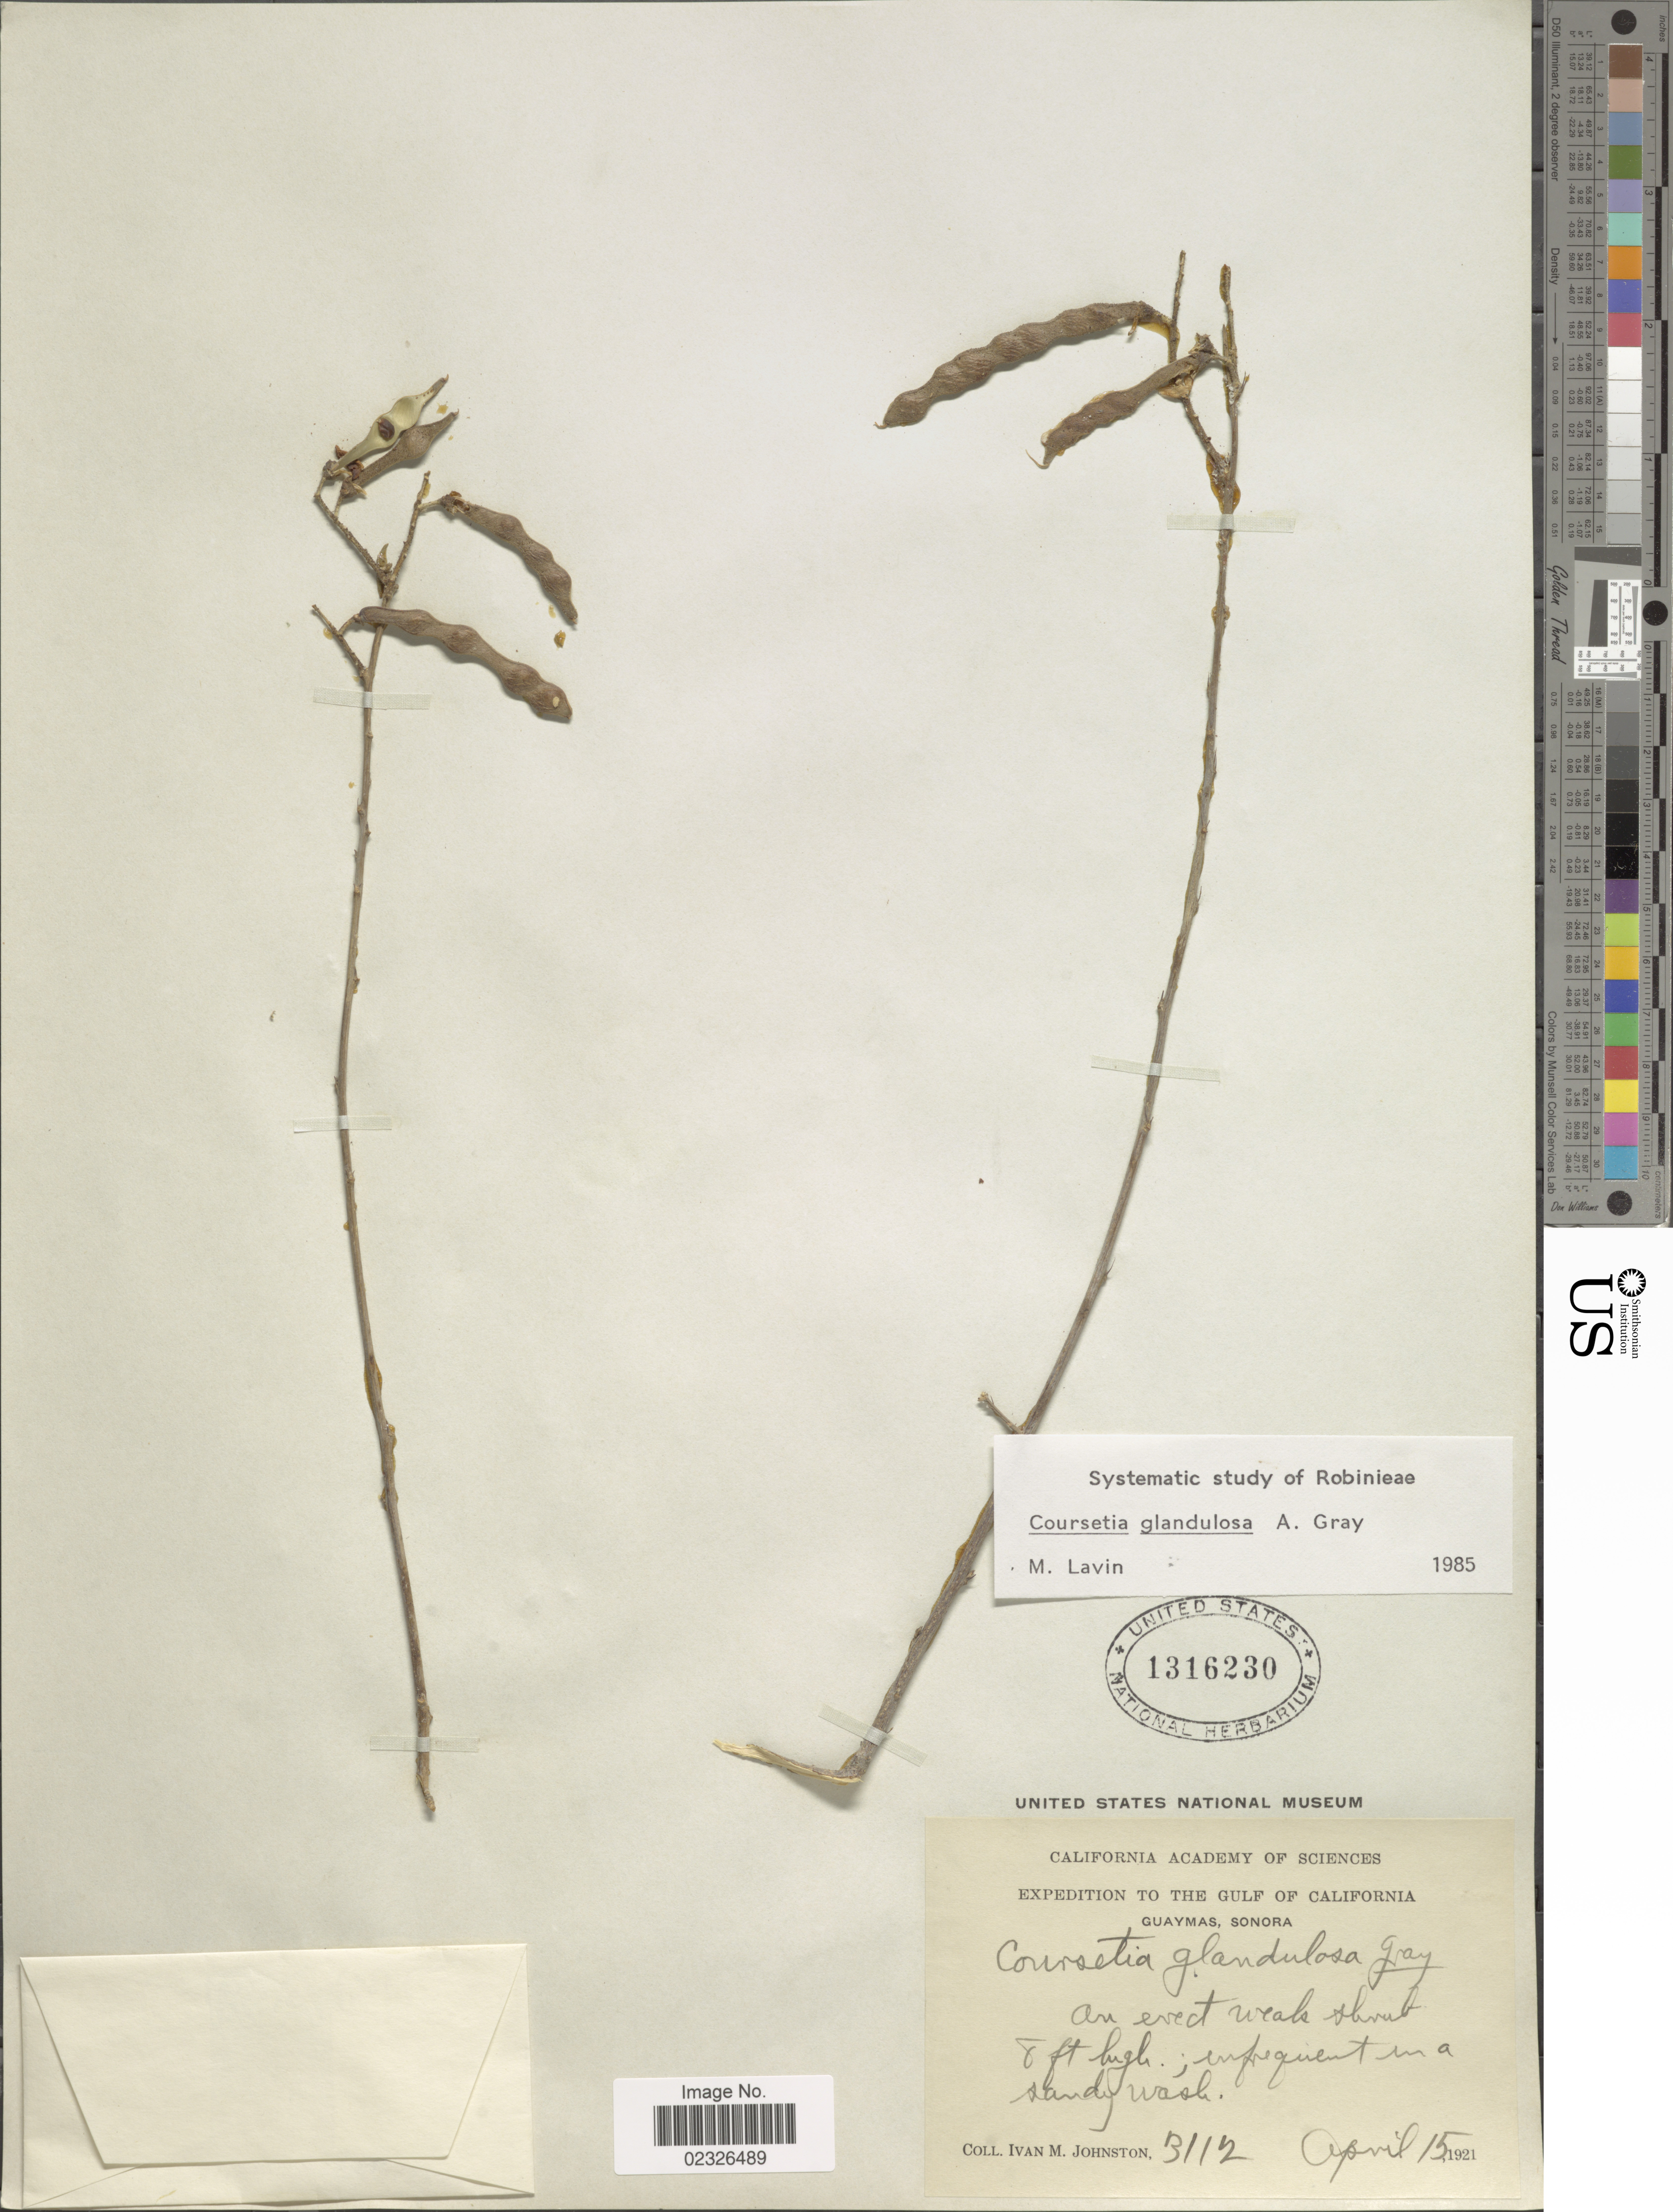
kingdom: Plantae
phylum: Tracheophyta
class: Magnoliopsida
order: Fabales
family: Fabaceae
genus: Coursetia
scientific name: Coursetia glandulosa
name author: A. Gray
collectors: I.M. Johnston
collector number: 3112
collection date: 1921-04-15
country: Mexico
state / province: Sonora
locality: The Gulf of California. Guaymas, Sonora.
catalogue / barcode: US 1316230